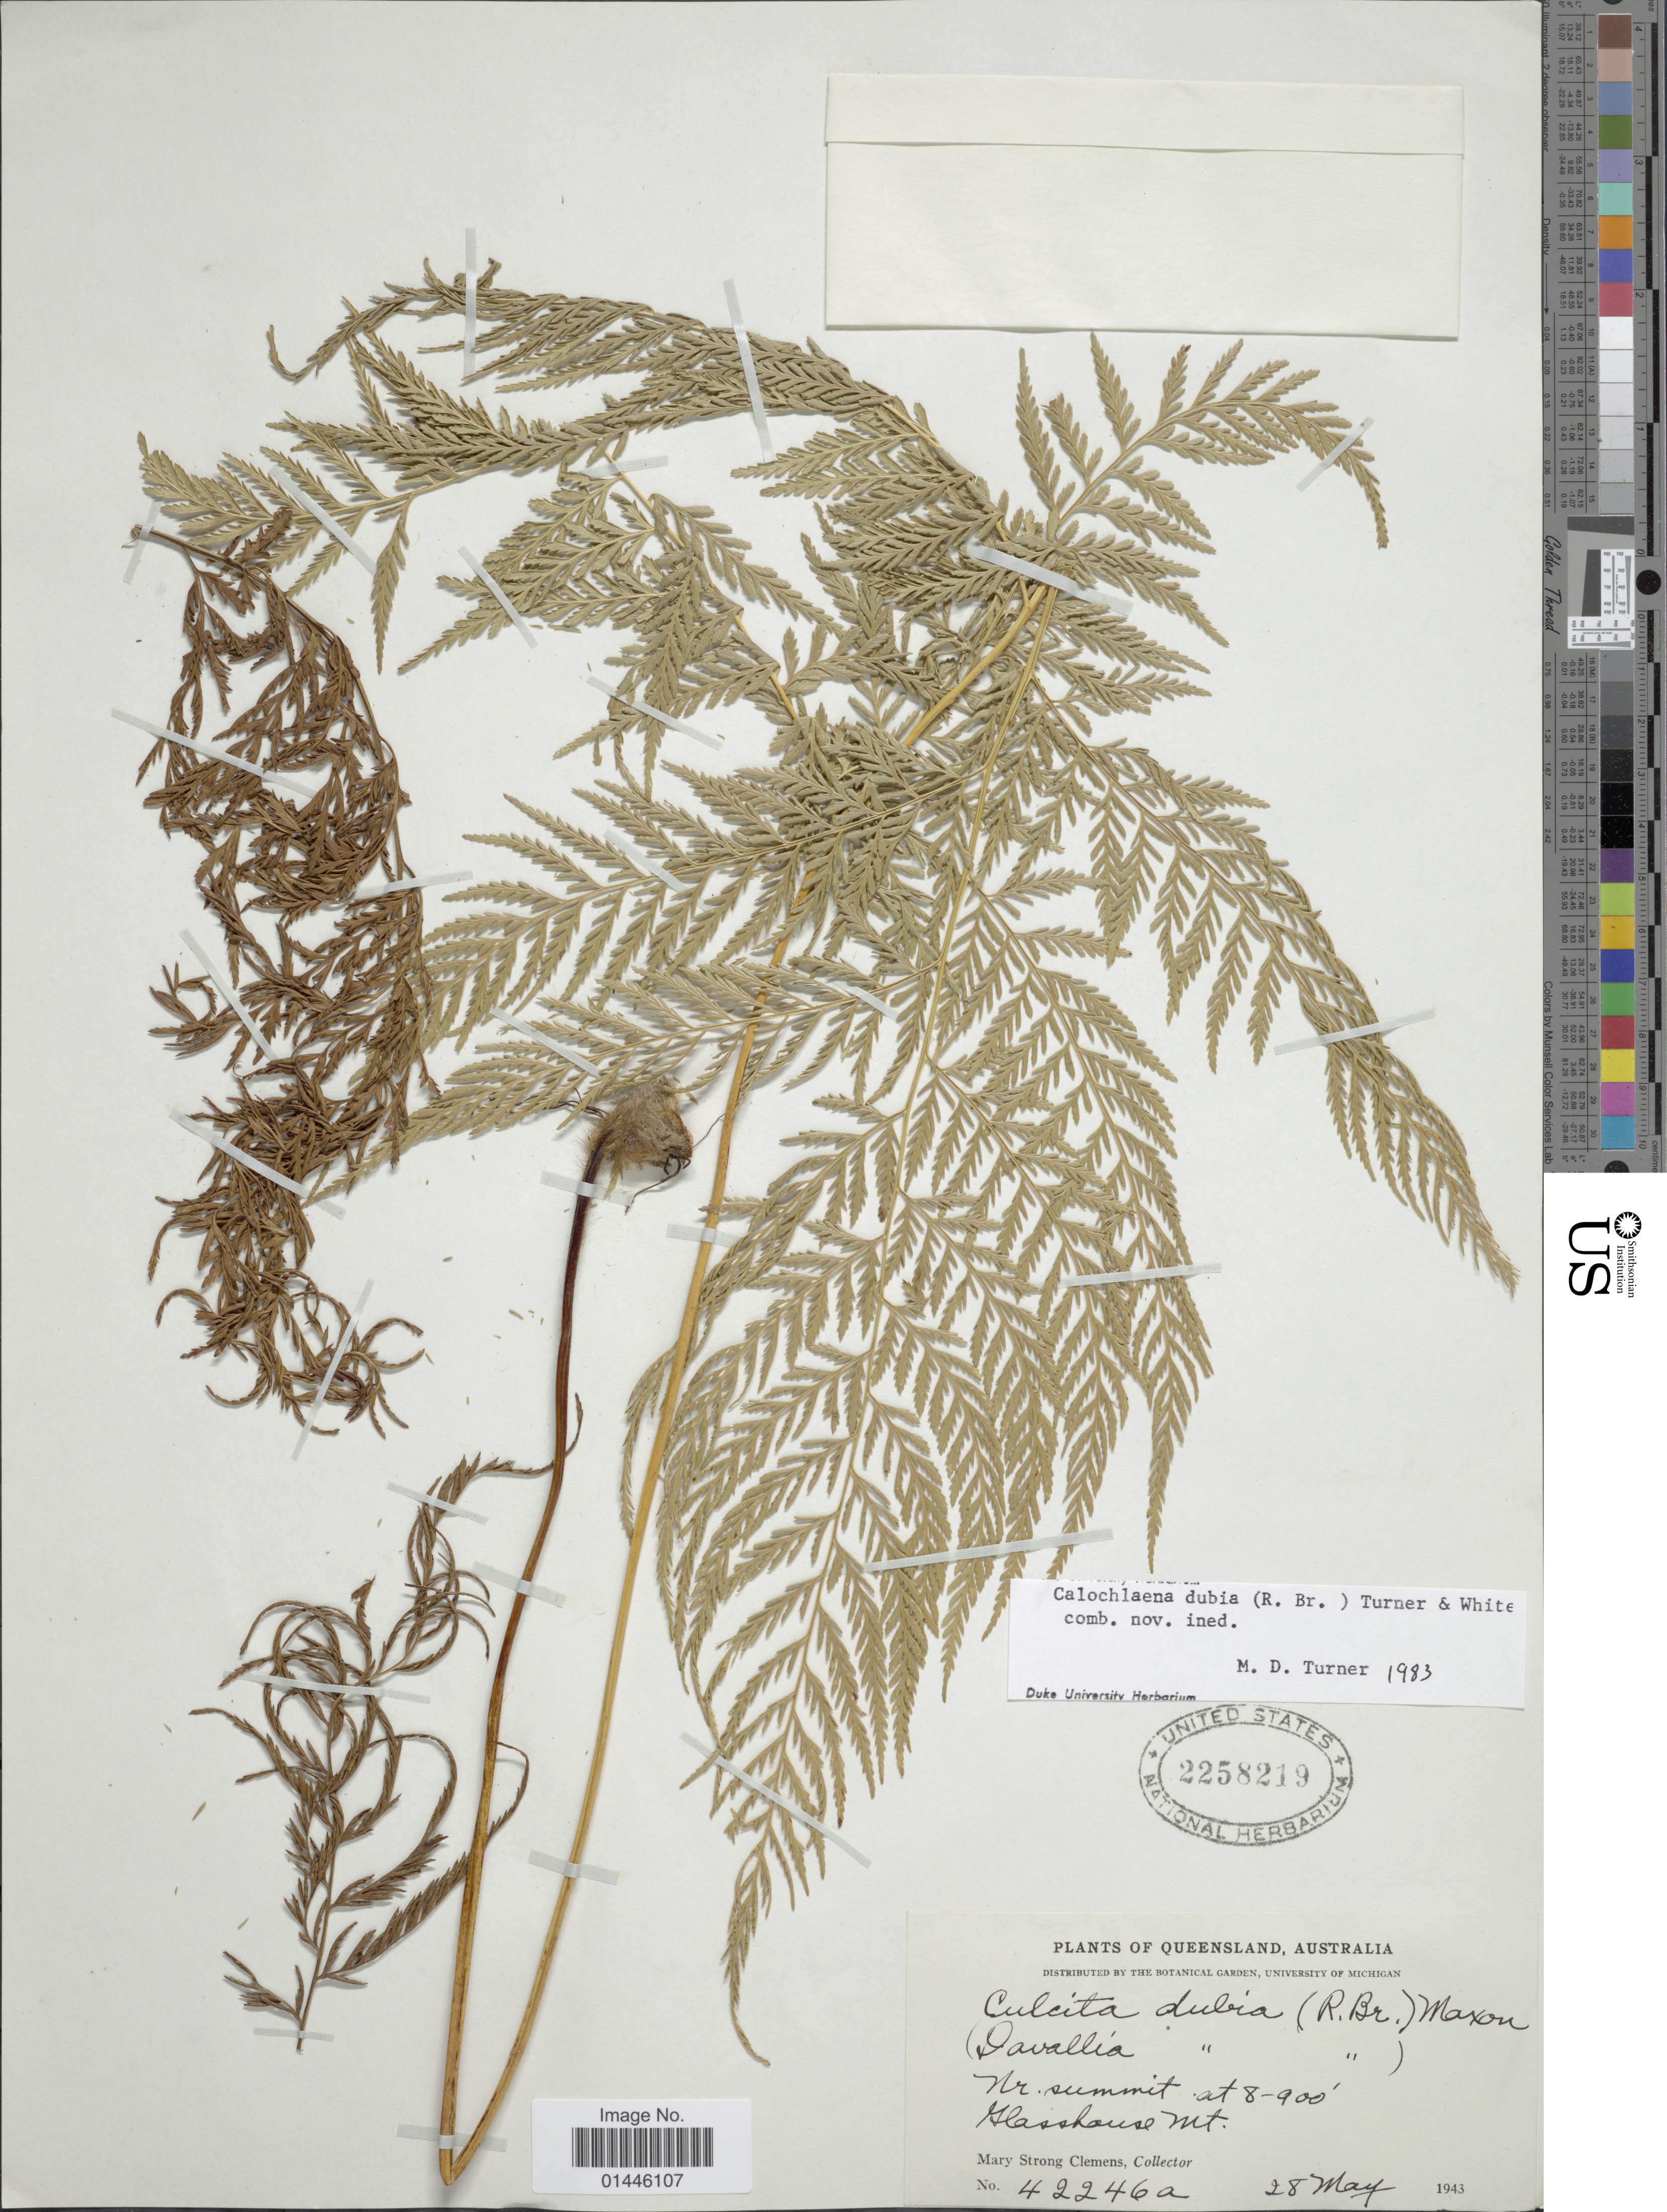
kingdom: Plantae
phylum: Tracheophyta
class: Polypodiopsida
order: Cyatheales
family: Dicksoniaceae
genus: Calochlaena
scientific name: Calochlaena dubia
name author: (R. Br.) M.D. Turner & R.A. White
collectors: M. S. Clemens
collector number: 42246a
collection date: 1943-05-28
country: Australia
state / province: Queensland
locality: Nr. summit. Glasshouse Mt.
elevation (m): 244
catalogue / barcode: US 2258219